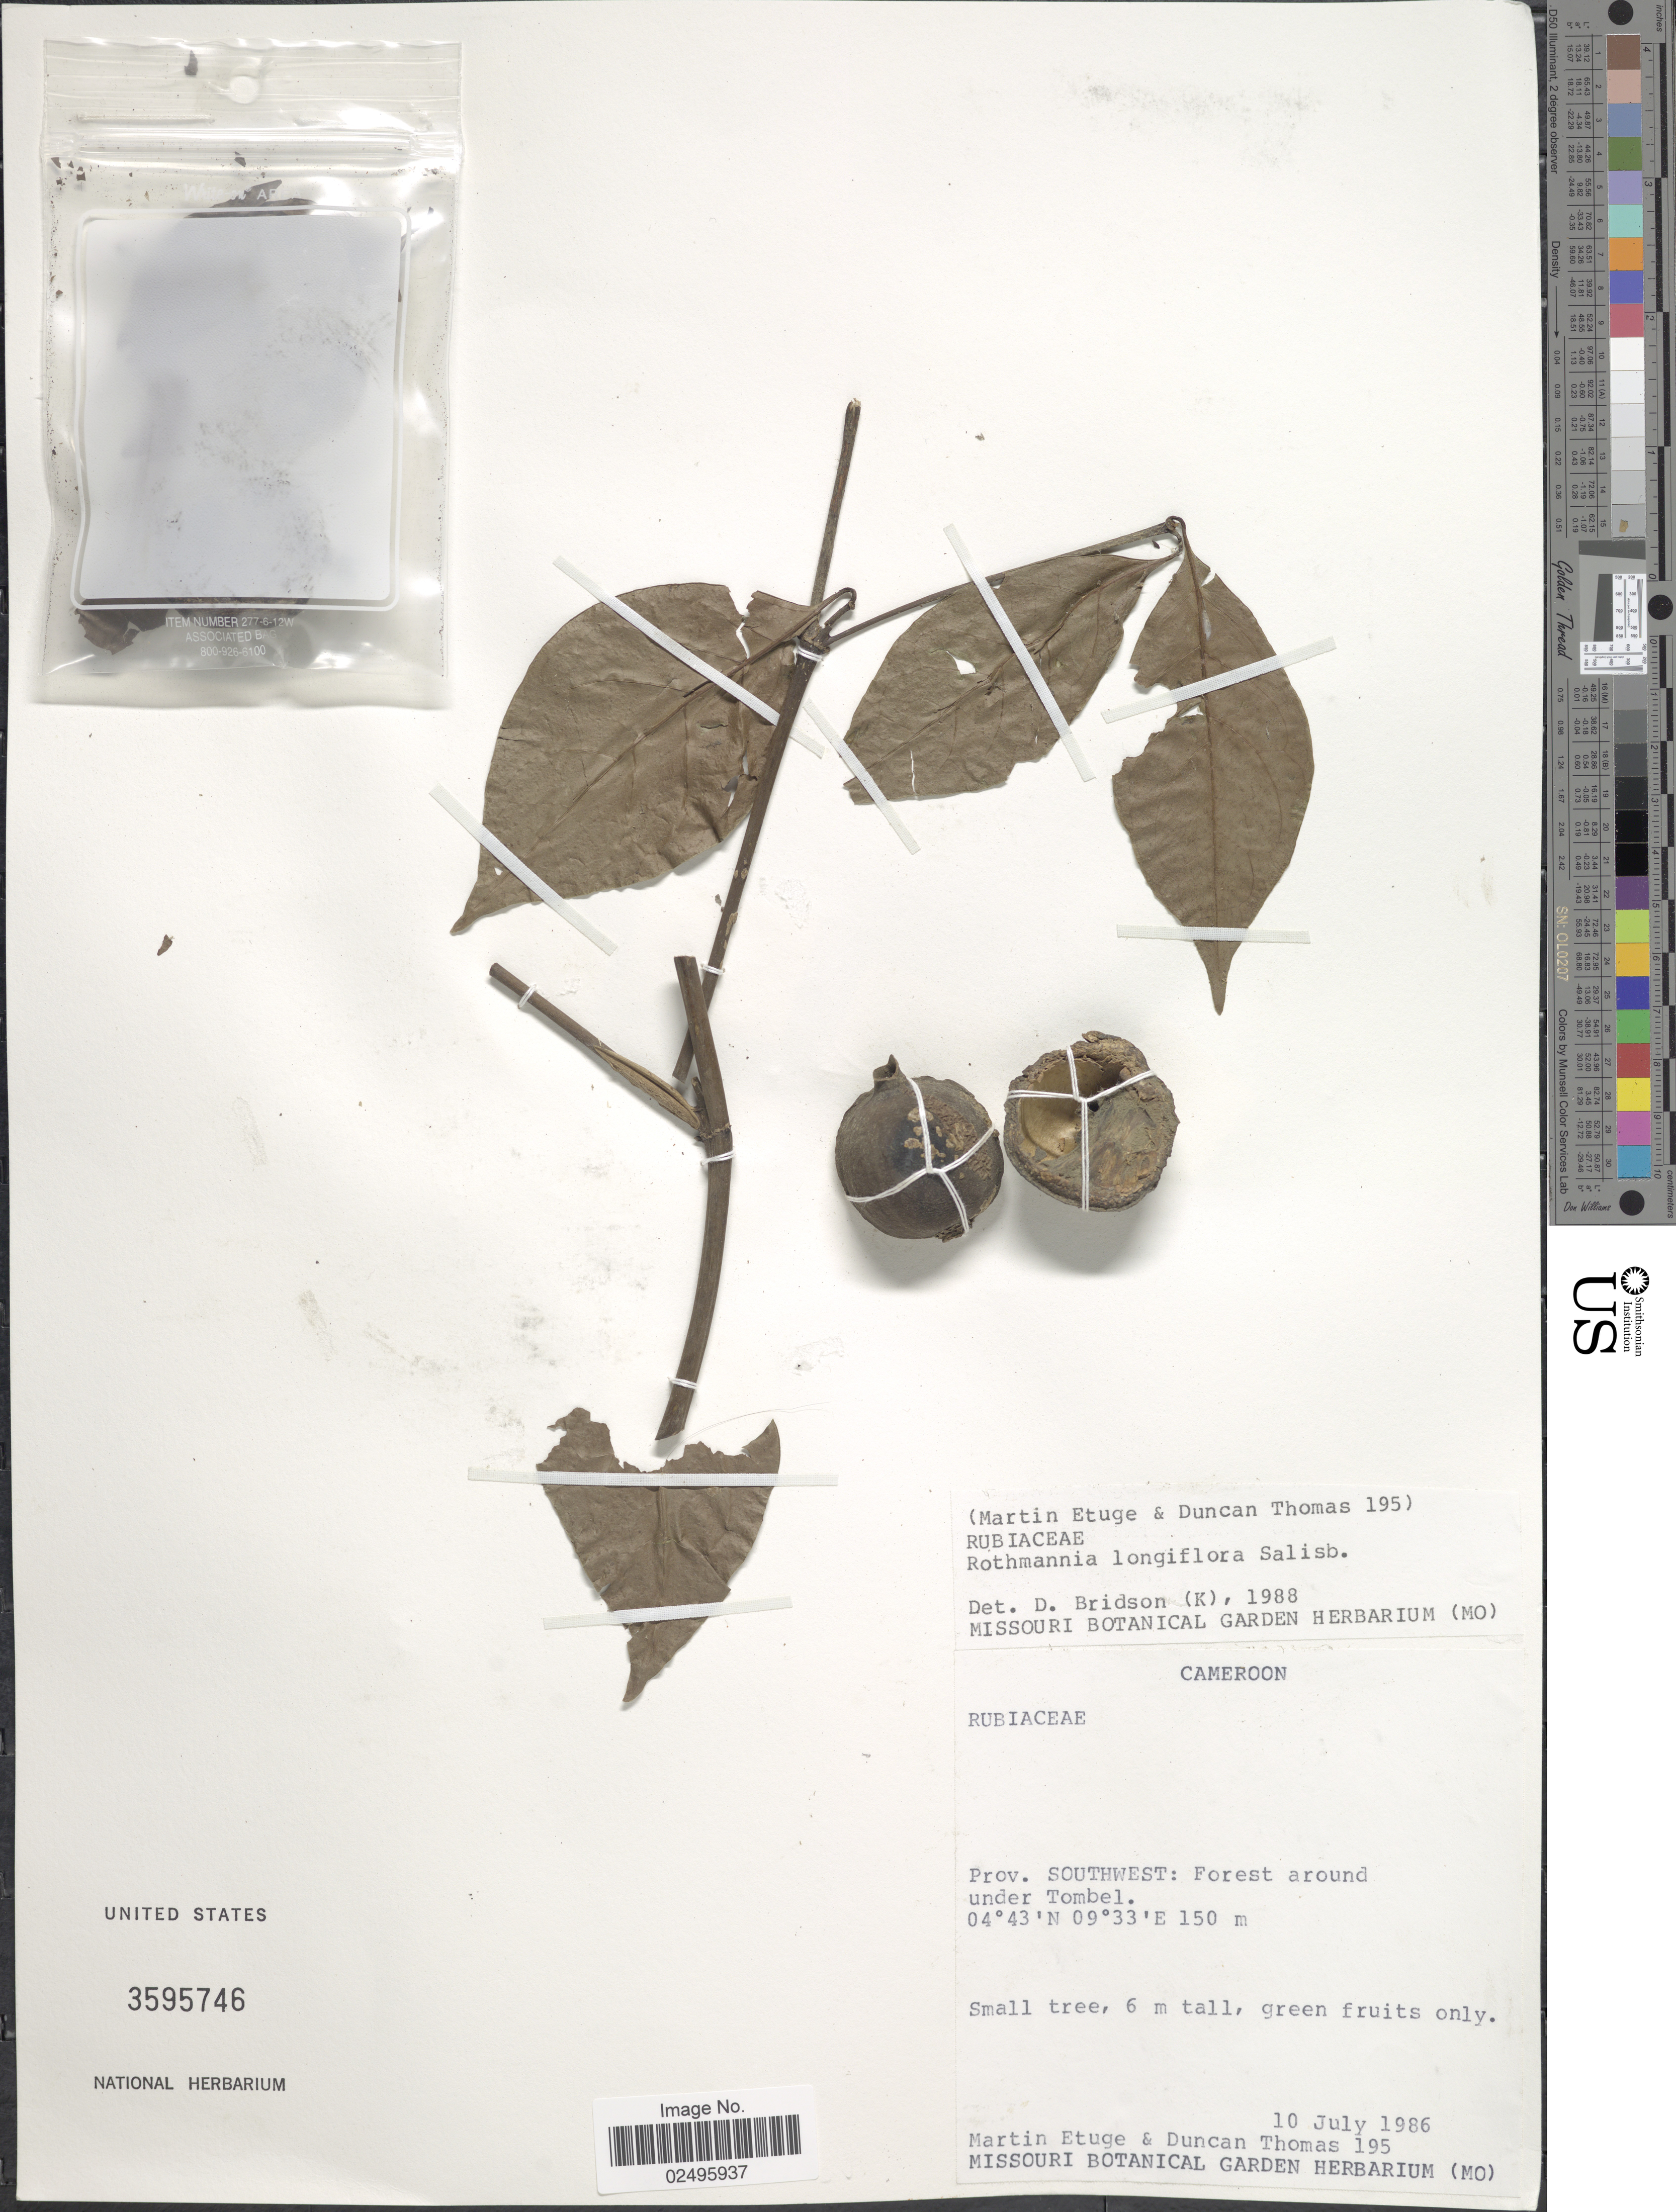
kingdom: Plantae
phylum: Tracheophyta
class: Magnoliopsida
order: Gentianales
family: Rubiaceae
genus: Rothmannia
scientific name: Rothmannia longiflora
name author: Salisb.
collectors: M. Etuge & D. W. Thomas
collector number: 195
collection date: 1986-07-10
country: Cameroon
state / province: Sud-Ouest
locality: Prov. Southwest: Forest around under Tombel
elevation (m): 150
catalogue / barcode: US 3595746